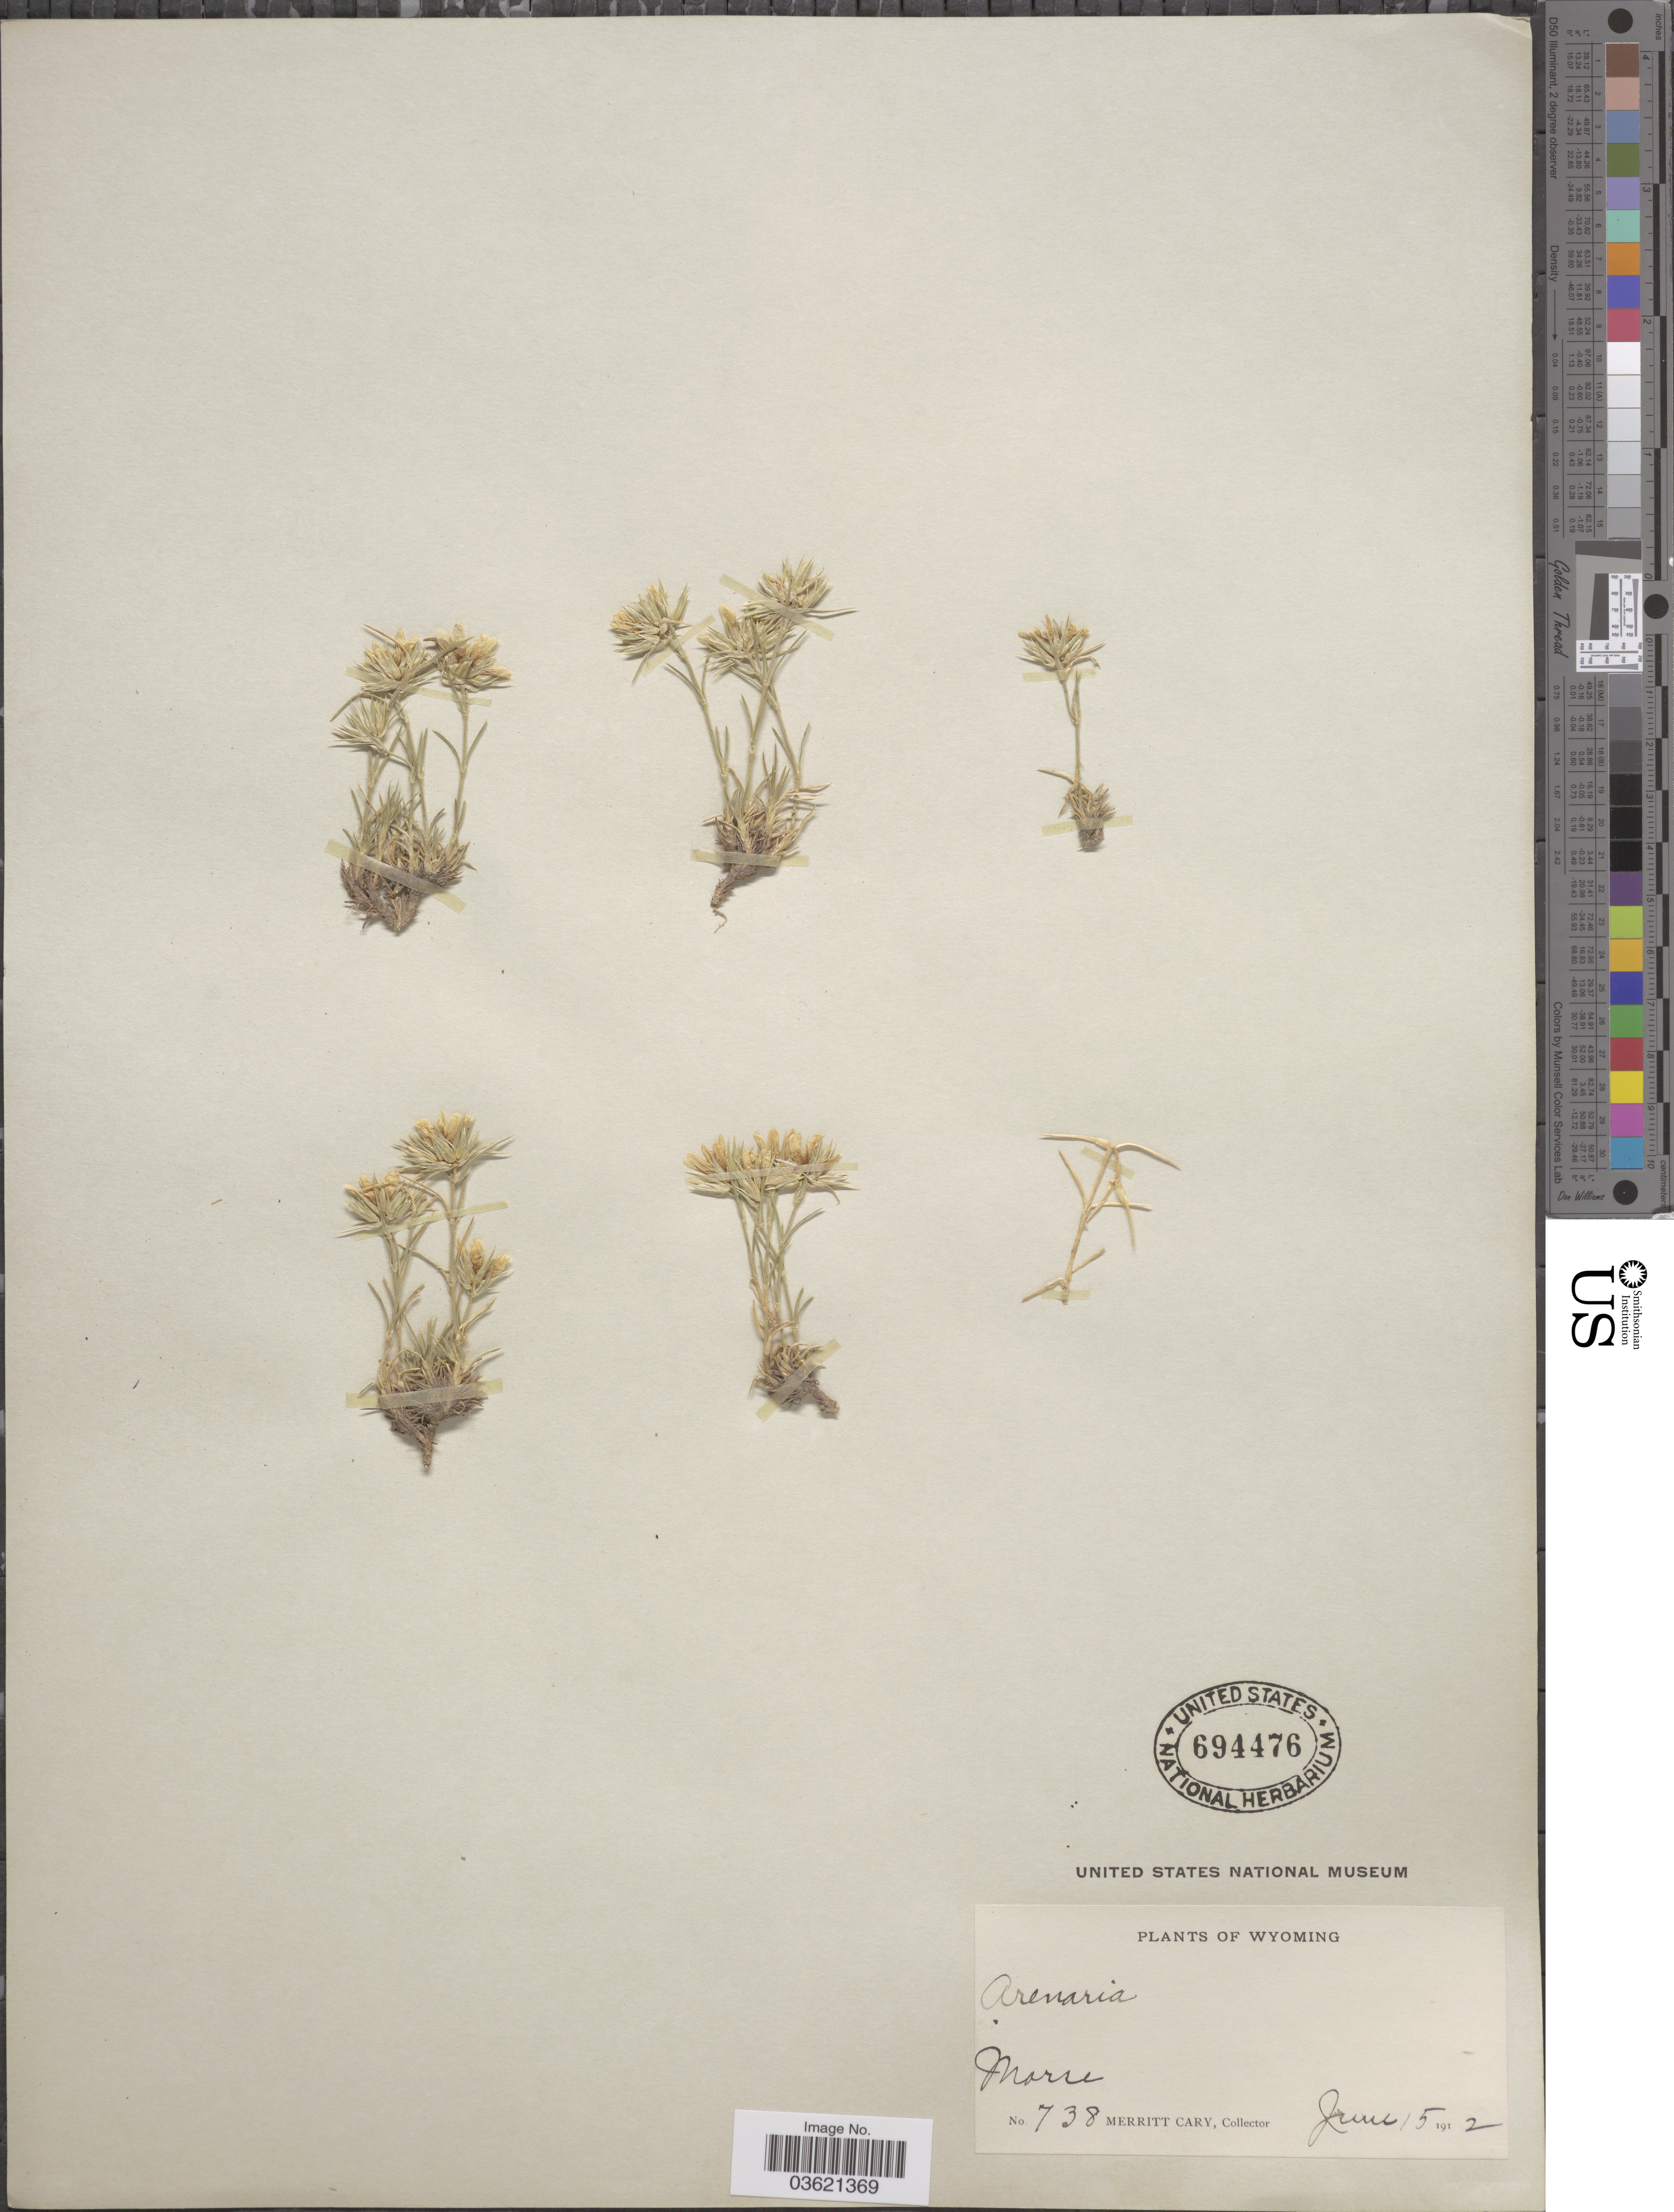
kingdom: Plantae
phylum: Tracheophyta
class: Magnoliopsida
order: Caryophyllales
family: Caryophyllaceae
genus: Arenaria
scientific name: Arenaria sp.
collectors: M. Cary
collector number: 738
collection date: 1912-06-15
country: United States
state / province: Wyoming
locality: Morse.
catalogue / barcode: US 694476